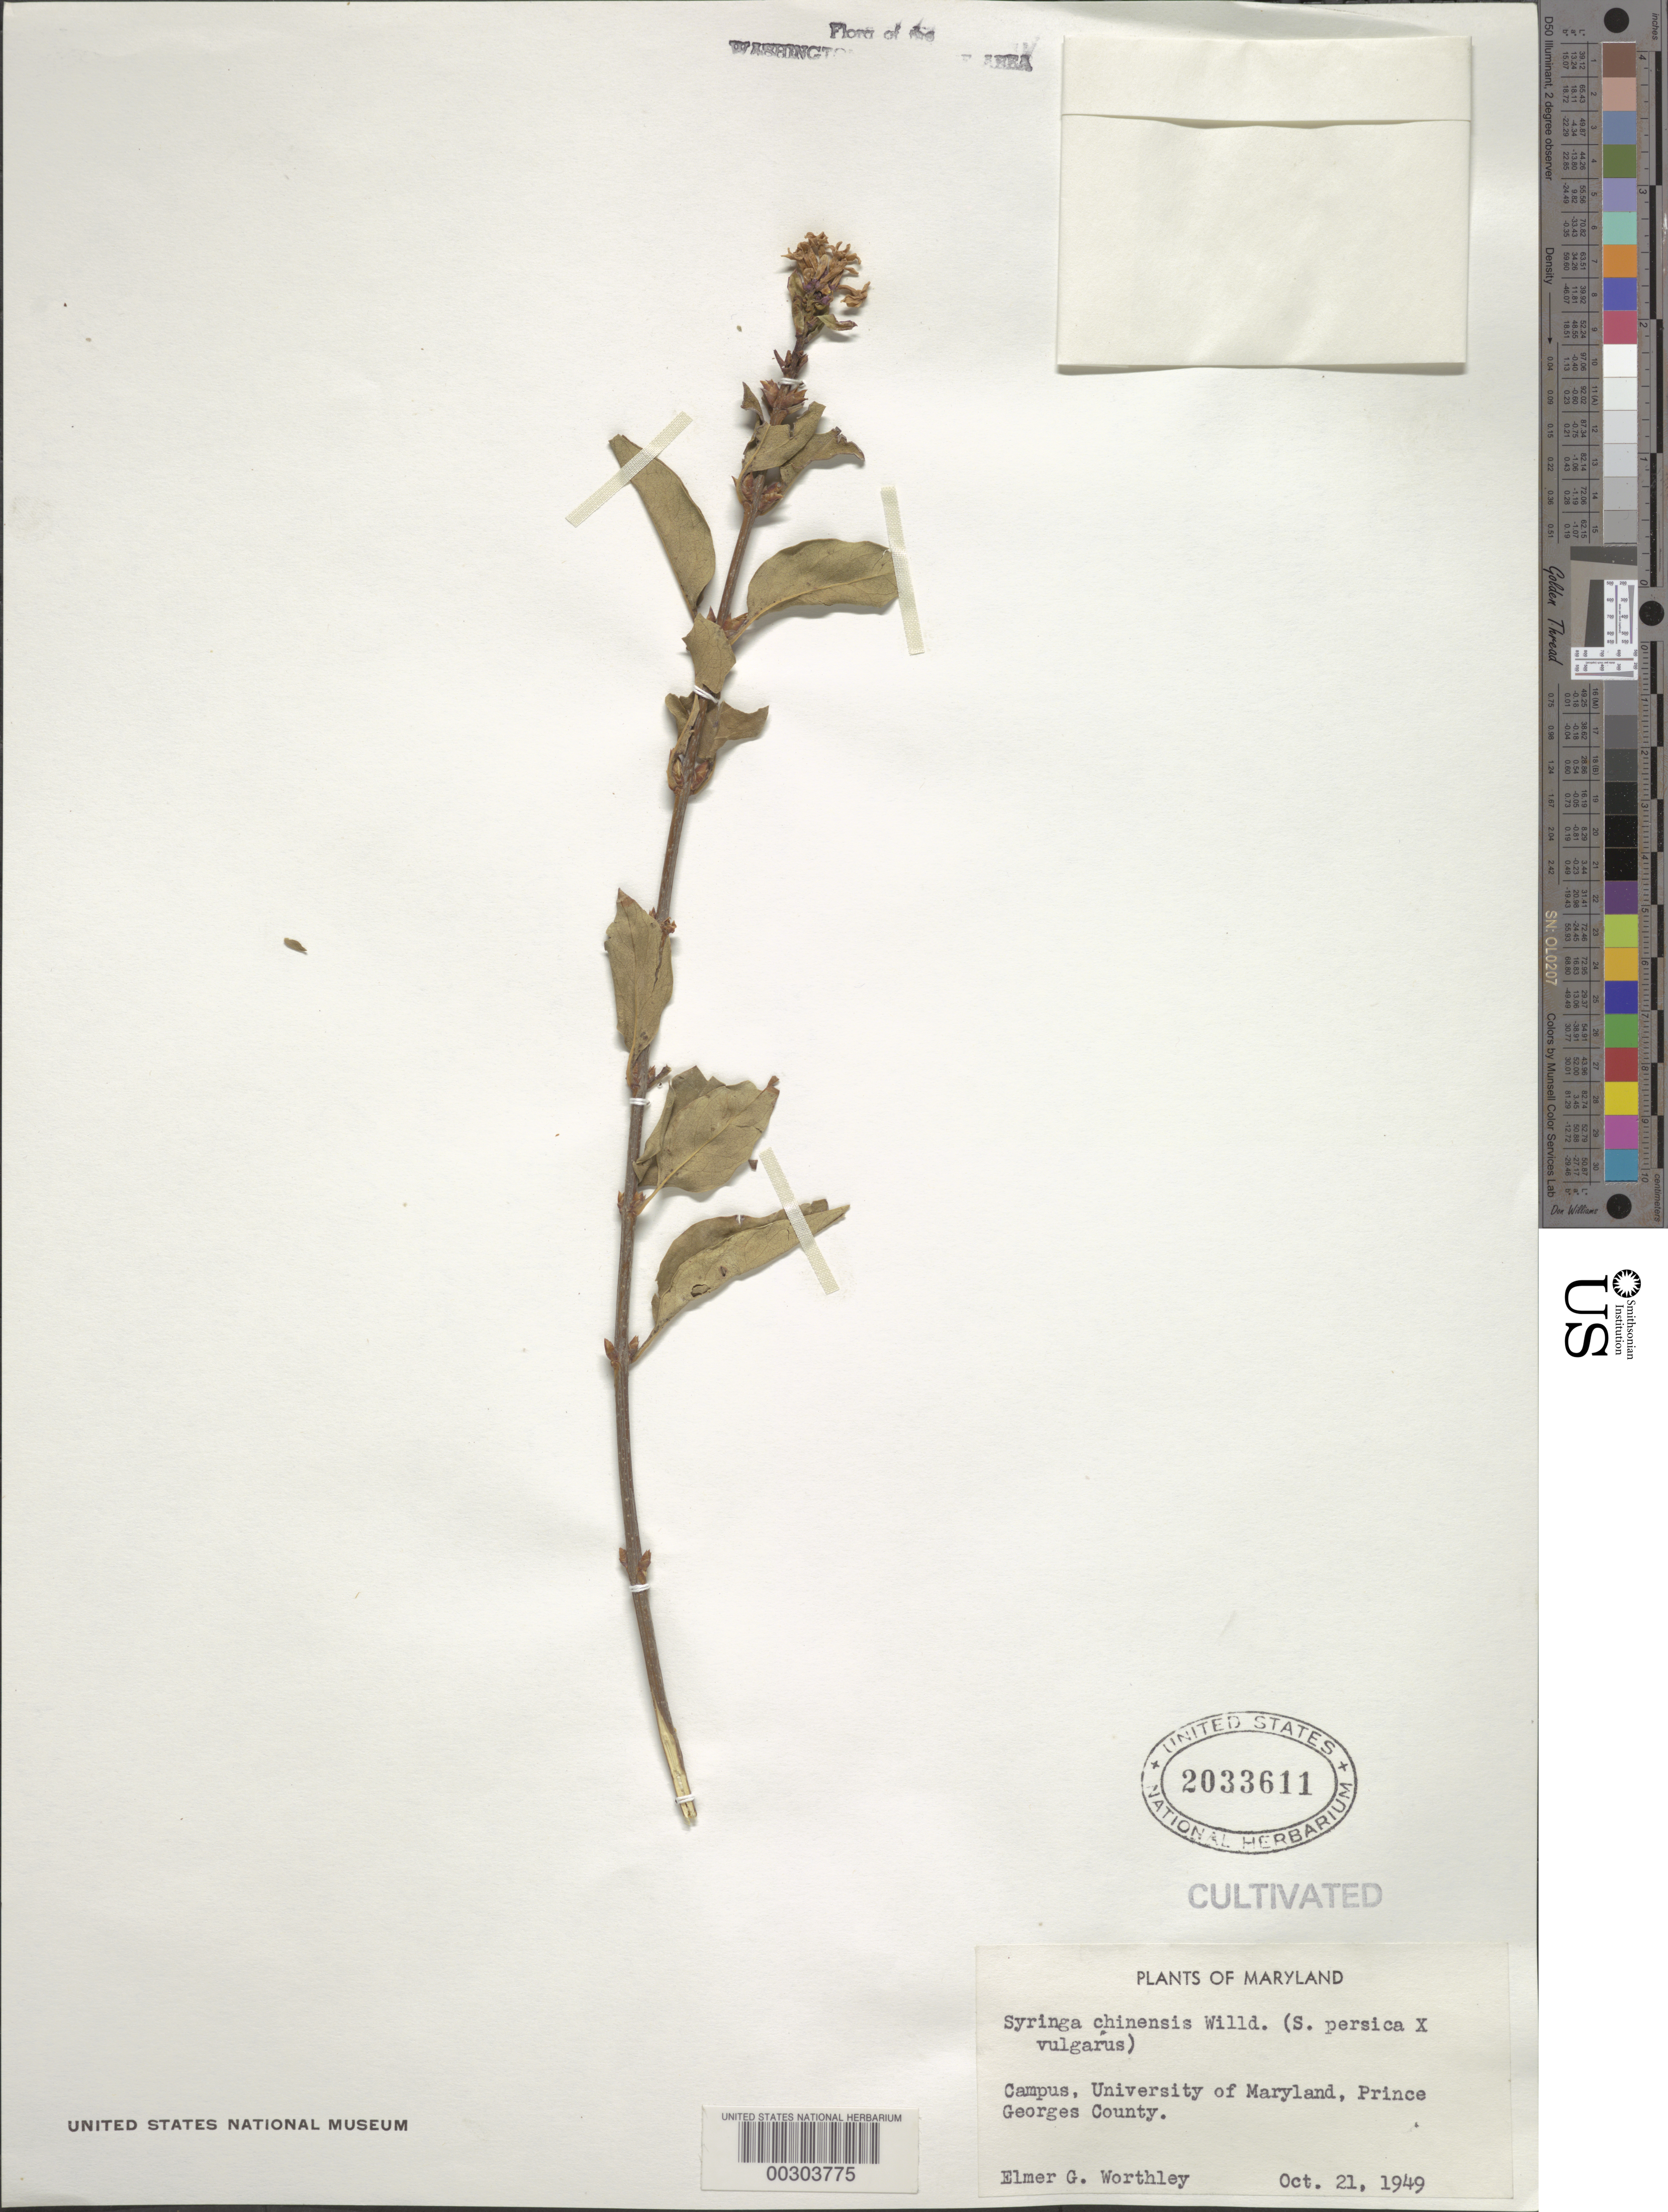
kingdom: Plantae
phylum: Tracheophyta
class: Magnoliopsida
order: Lamiales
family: Oleaceae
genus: Syringa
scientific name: Syringa chinensis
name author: Bunge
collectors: E. Worthley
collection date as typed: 21 Oct 1949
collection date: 1949-10-21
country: United States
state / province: Maryland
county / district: Prince George's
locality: Campus, University of Maryland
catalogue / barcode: US 2033611